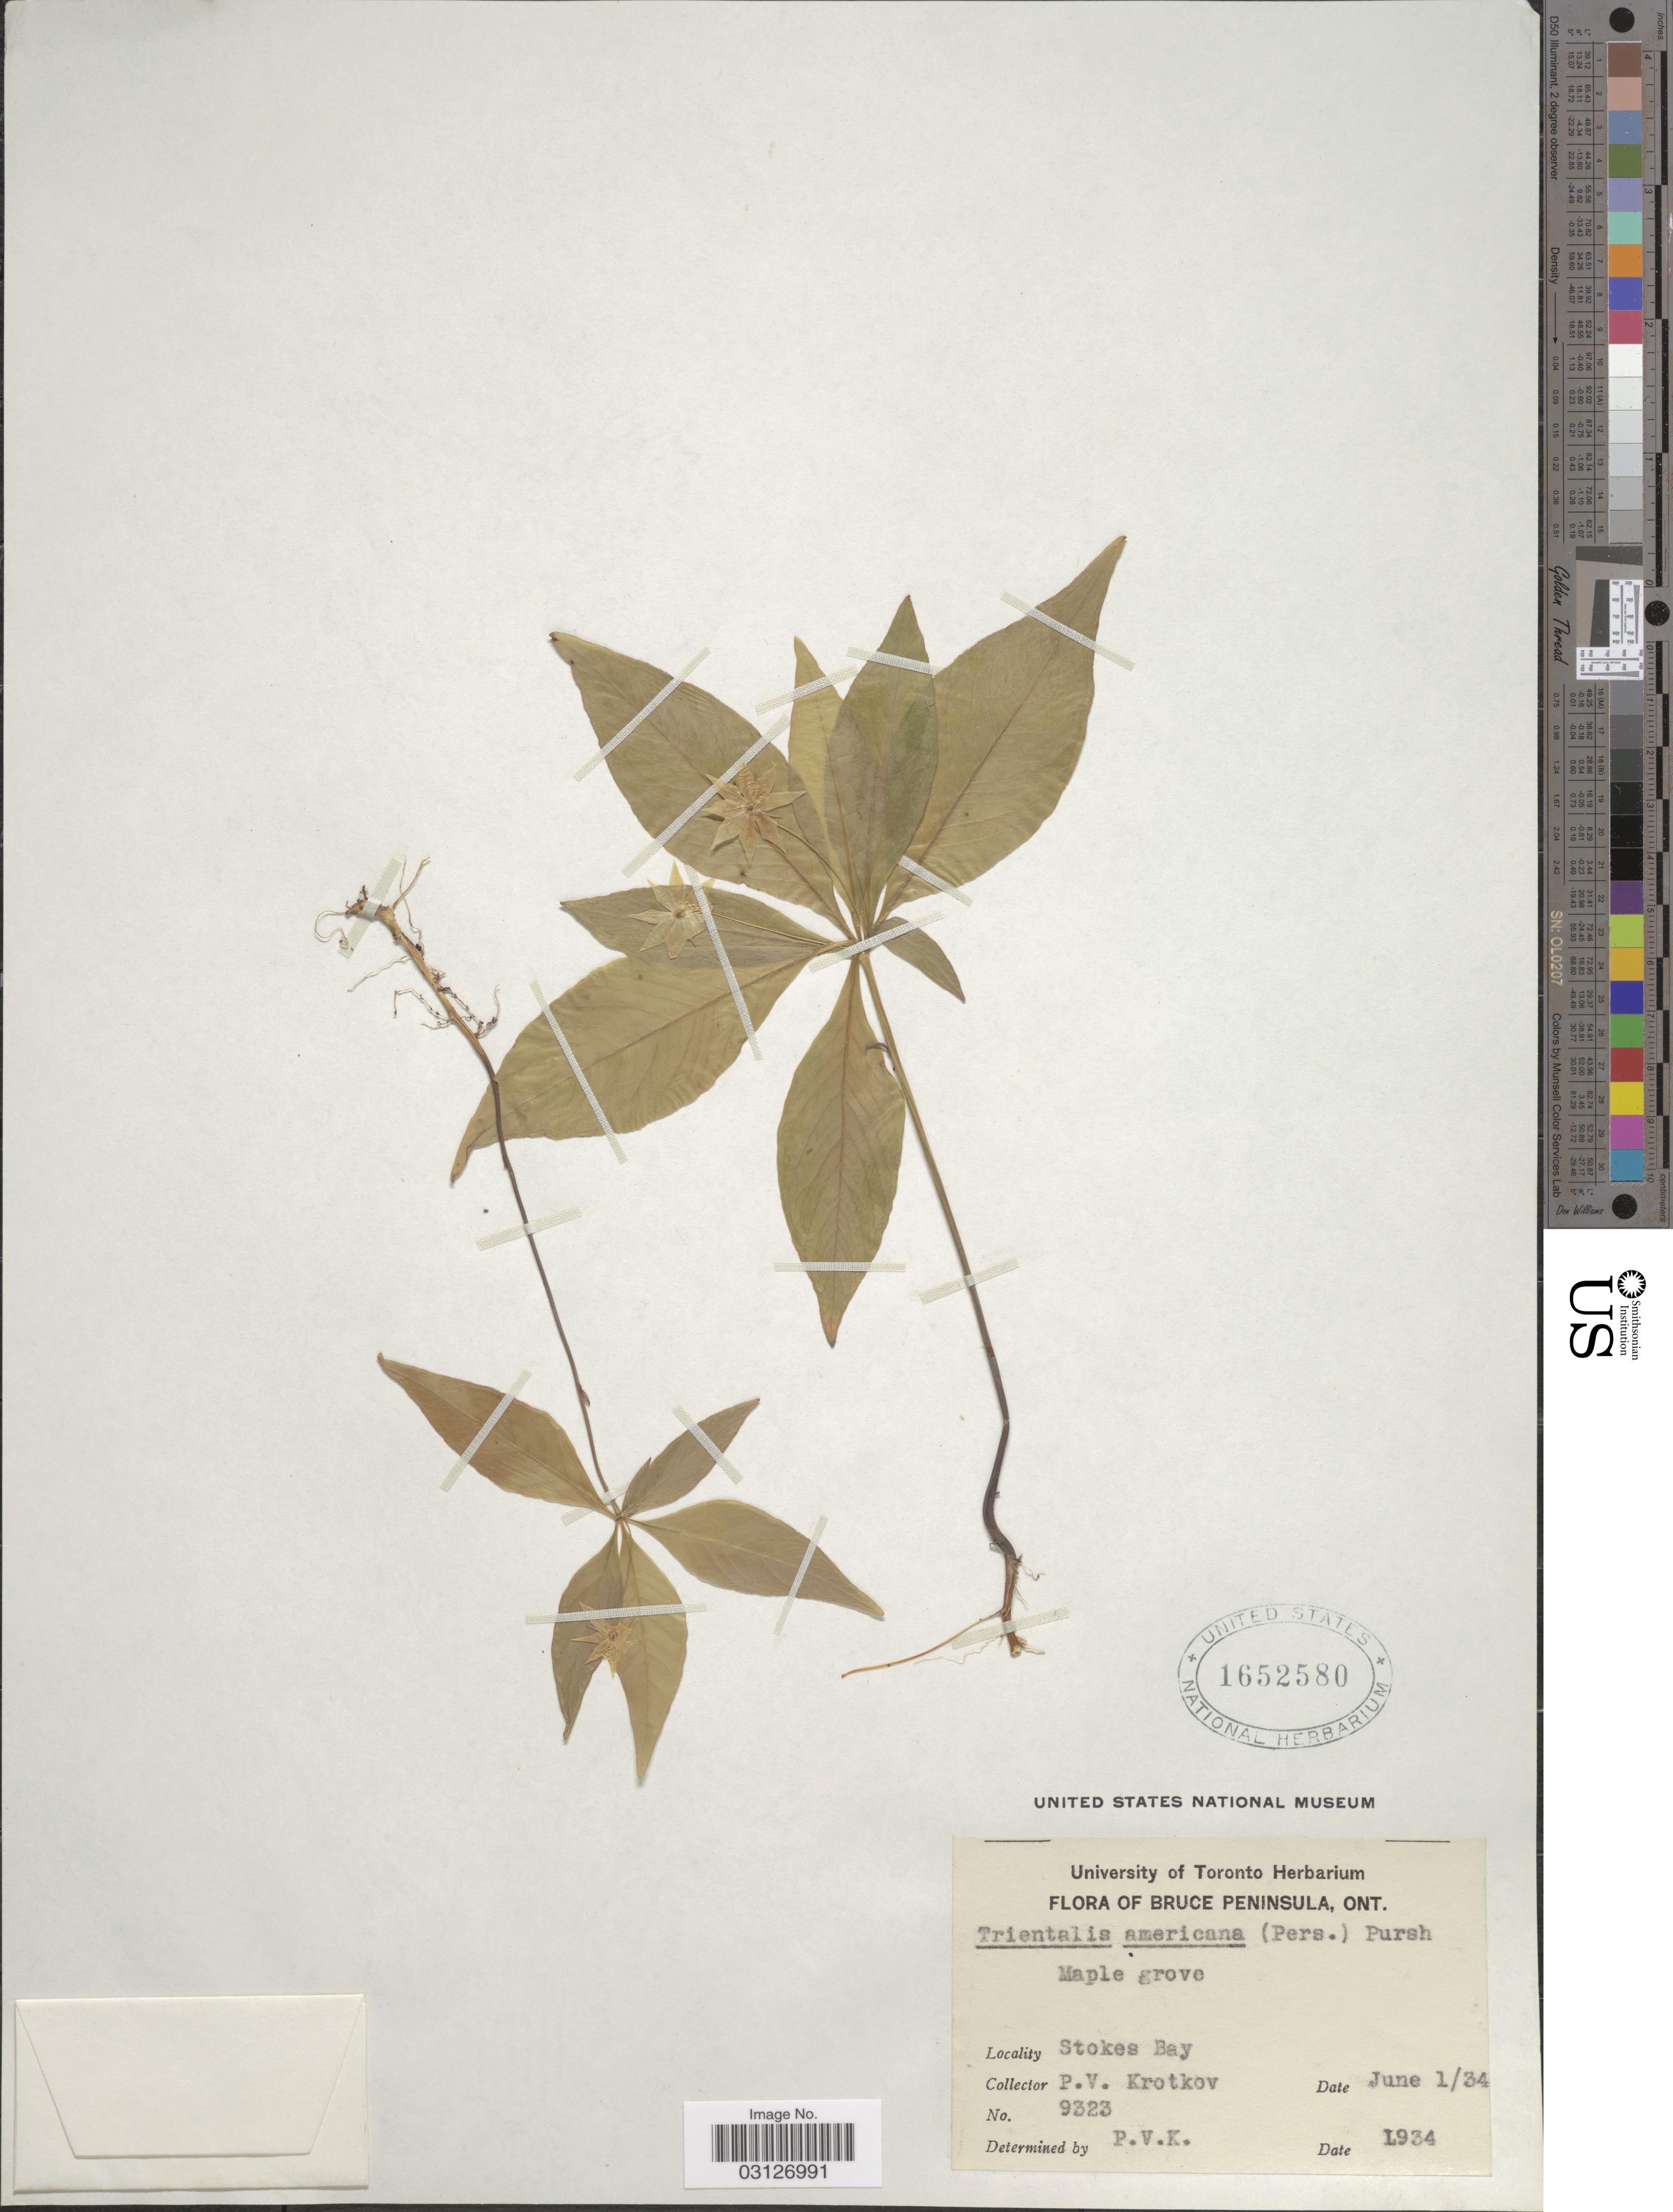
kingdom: Plantae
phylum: Tracheophyta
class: Magnoliopsida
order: Ericales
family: Primulaceae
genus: Trientalis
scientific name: Trientalis americana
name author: Pursh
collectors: P. V. Krotkov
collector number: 9323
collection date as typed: Transcribed d/m/y: 1/6/34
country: Canada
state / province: Ontario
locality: Bruce Peninsula, Stokes Bay.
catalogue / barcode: US 1652580